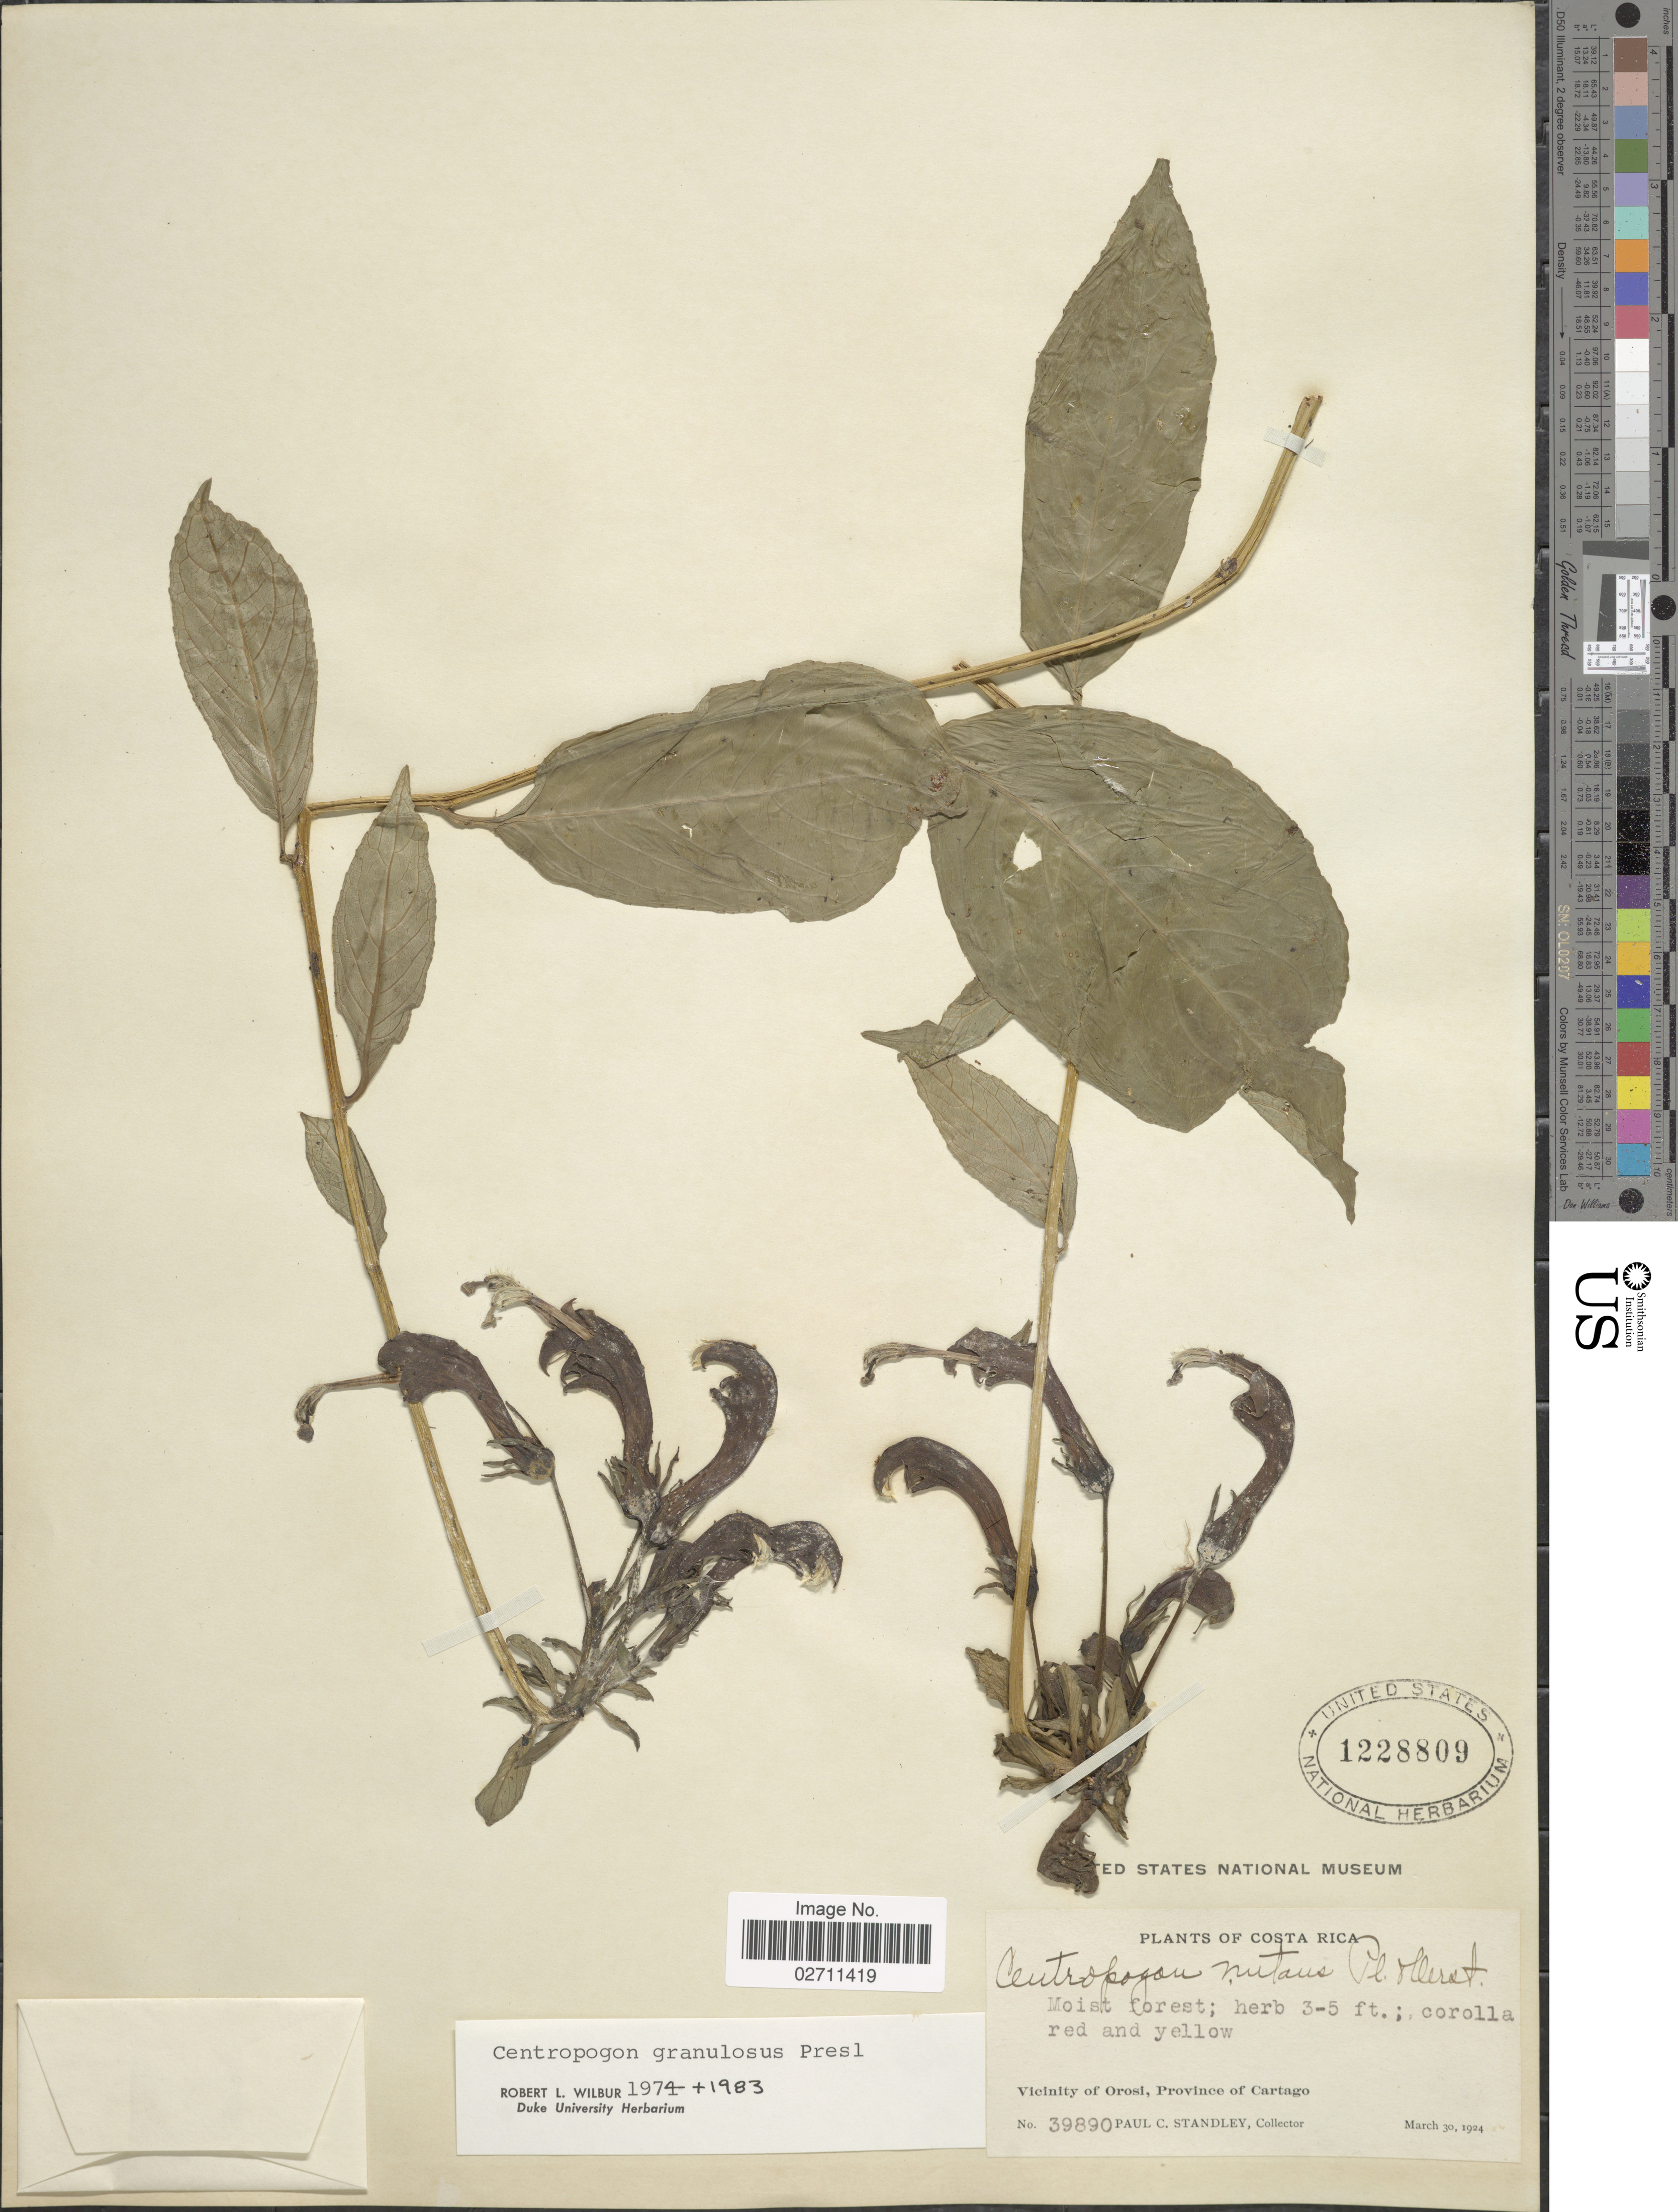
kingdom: Plantae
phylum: Tracheophyta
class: Magnoliopsida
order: Asterales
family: Campanulaceae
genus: Centropogon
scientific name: Centropogon granulosus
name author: C. Presl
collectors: P. C. Standley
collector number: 39890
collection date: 1924-03-30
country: Costa Rica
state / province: Cartago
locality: Vicinity of Orosi.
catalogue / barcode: US 1228809